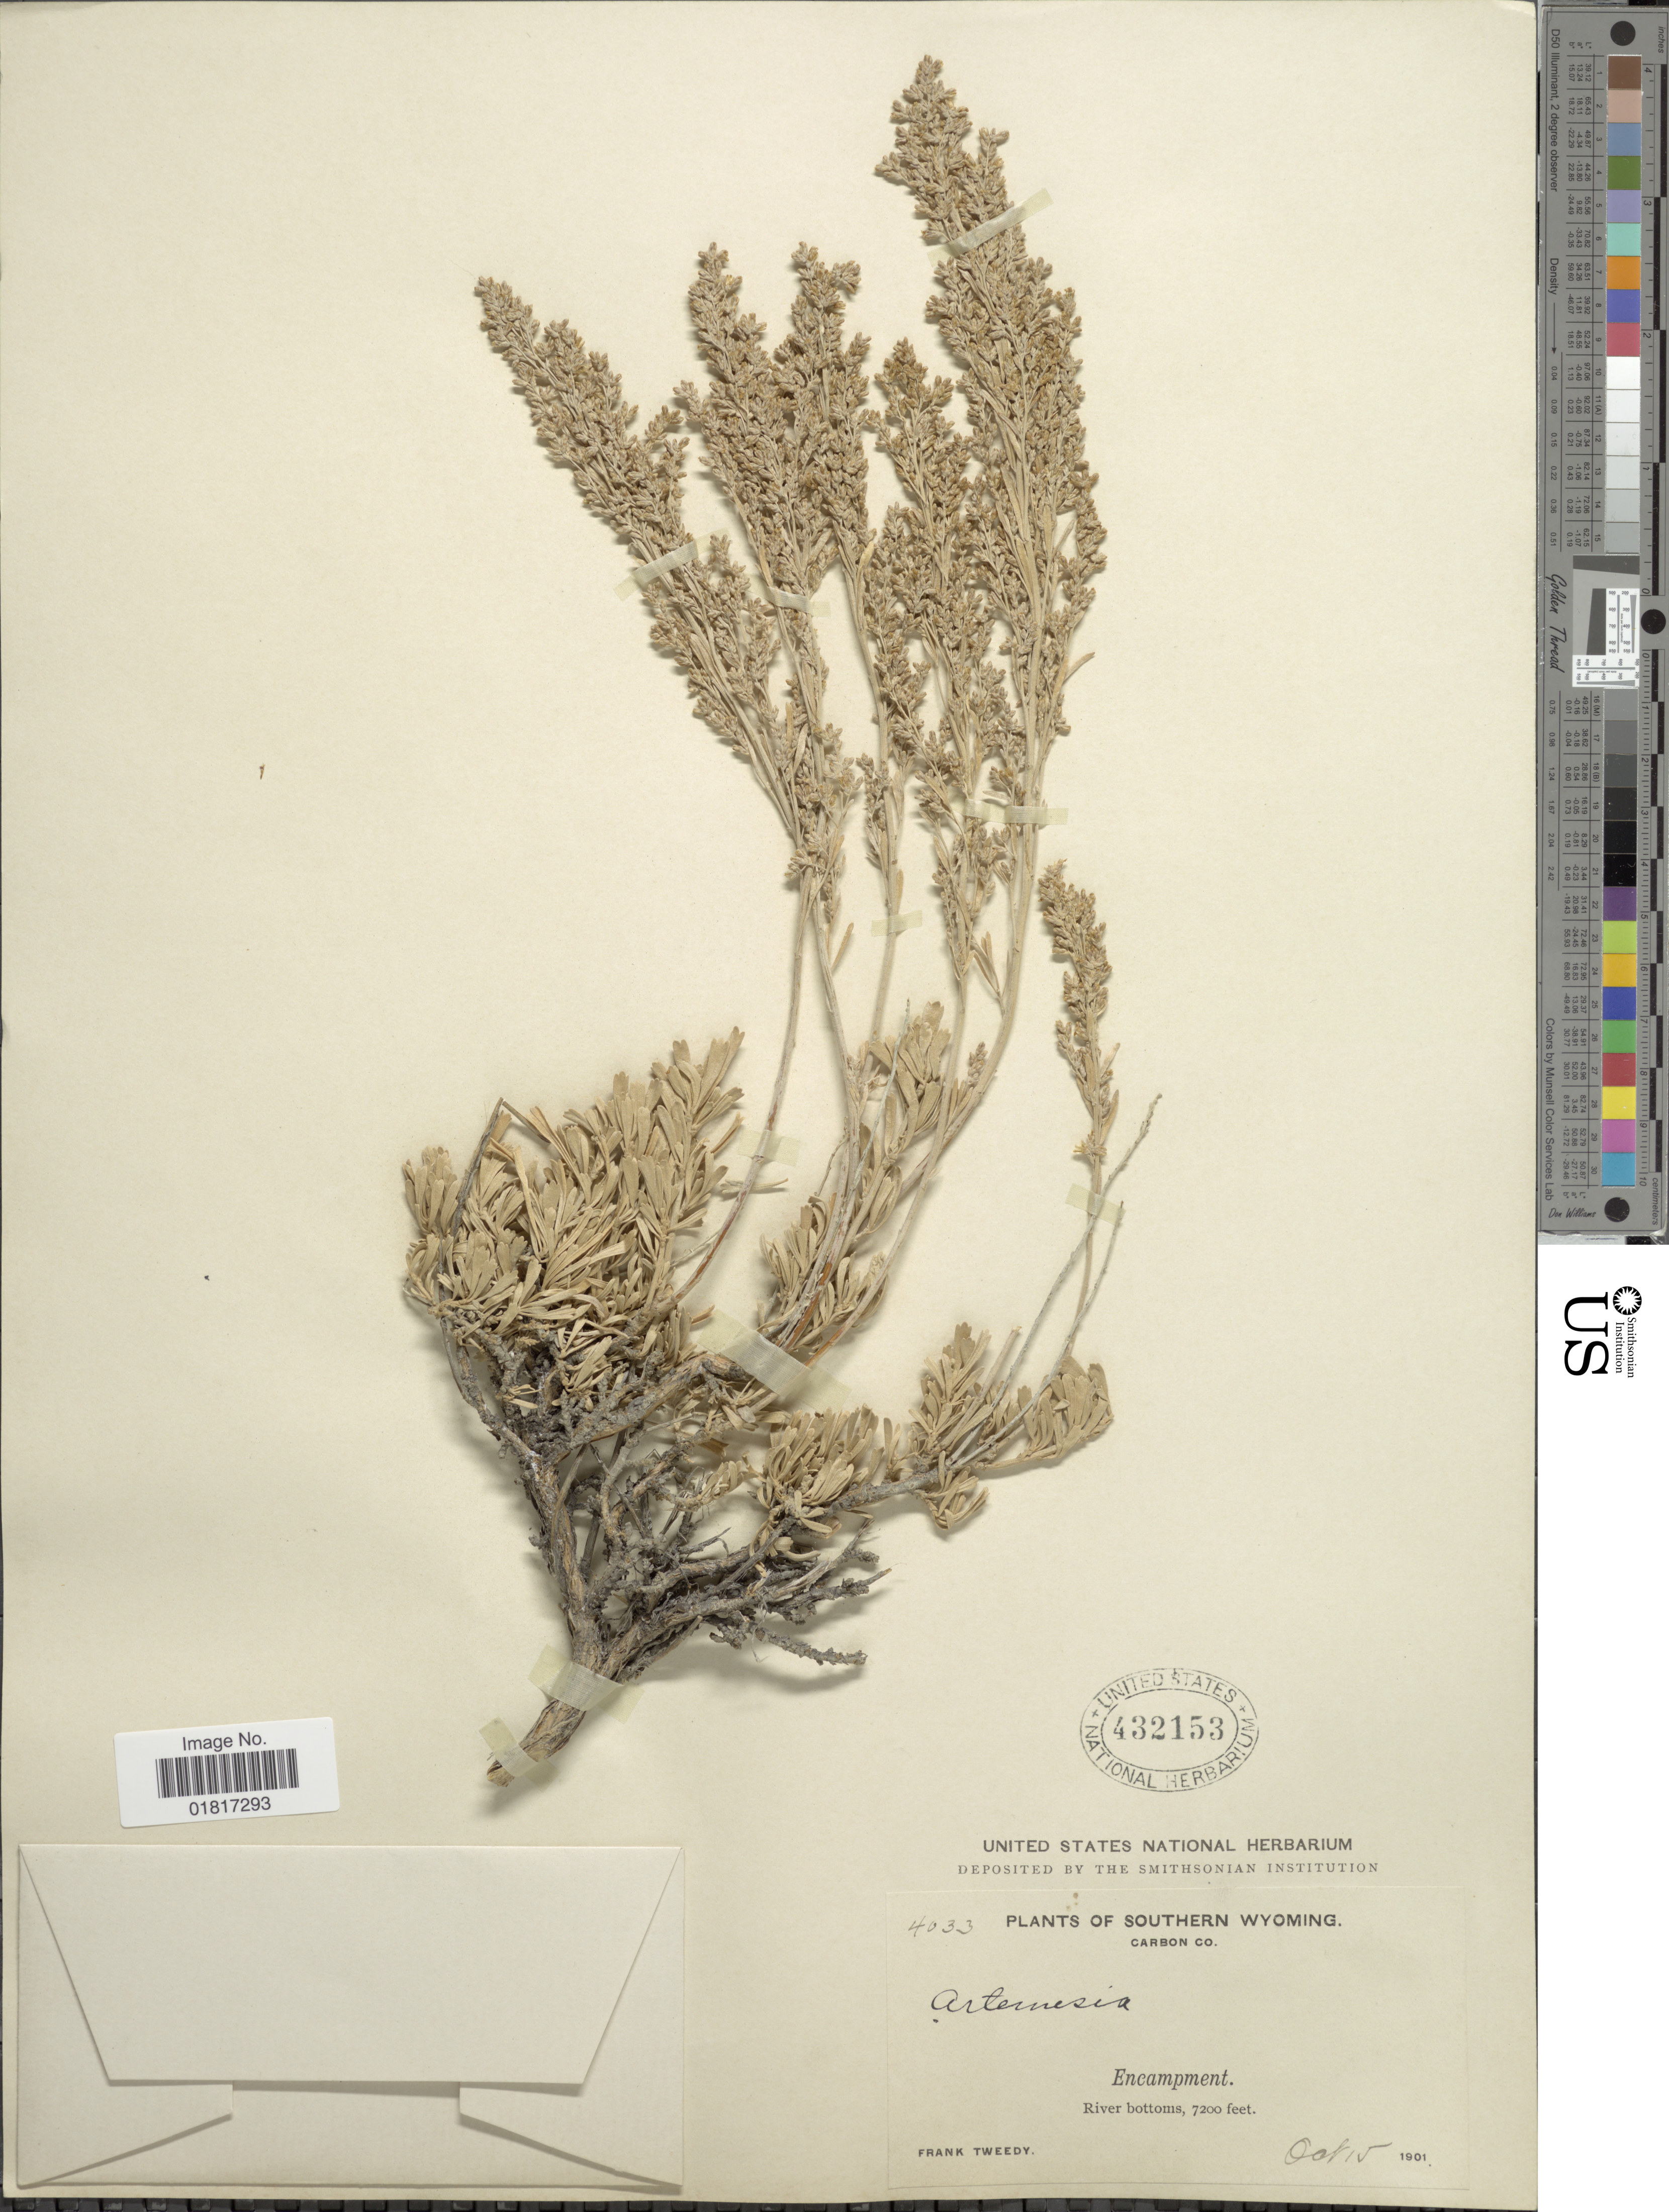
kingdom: Plantae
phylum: Tracheophyta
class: Magnoliopsida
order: Asterales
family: Asteraceae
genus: Artemisia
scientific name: Artemisia tridentata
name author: Nutt.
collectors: F. Tweedy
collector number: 4033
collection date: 1901-10-15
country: United States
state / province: Wyoming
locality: Southern Wyomng, Carbon Co, Encampment, River bottoms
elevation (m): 2195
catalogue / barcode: US 432153